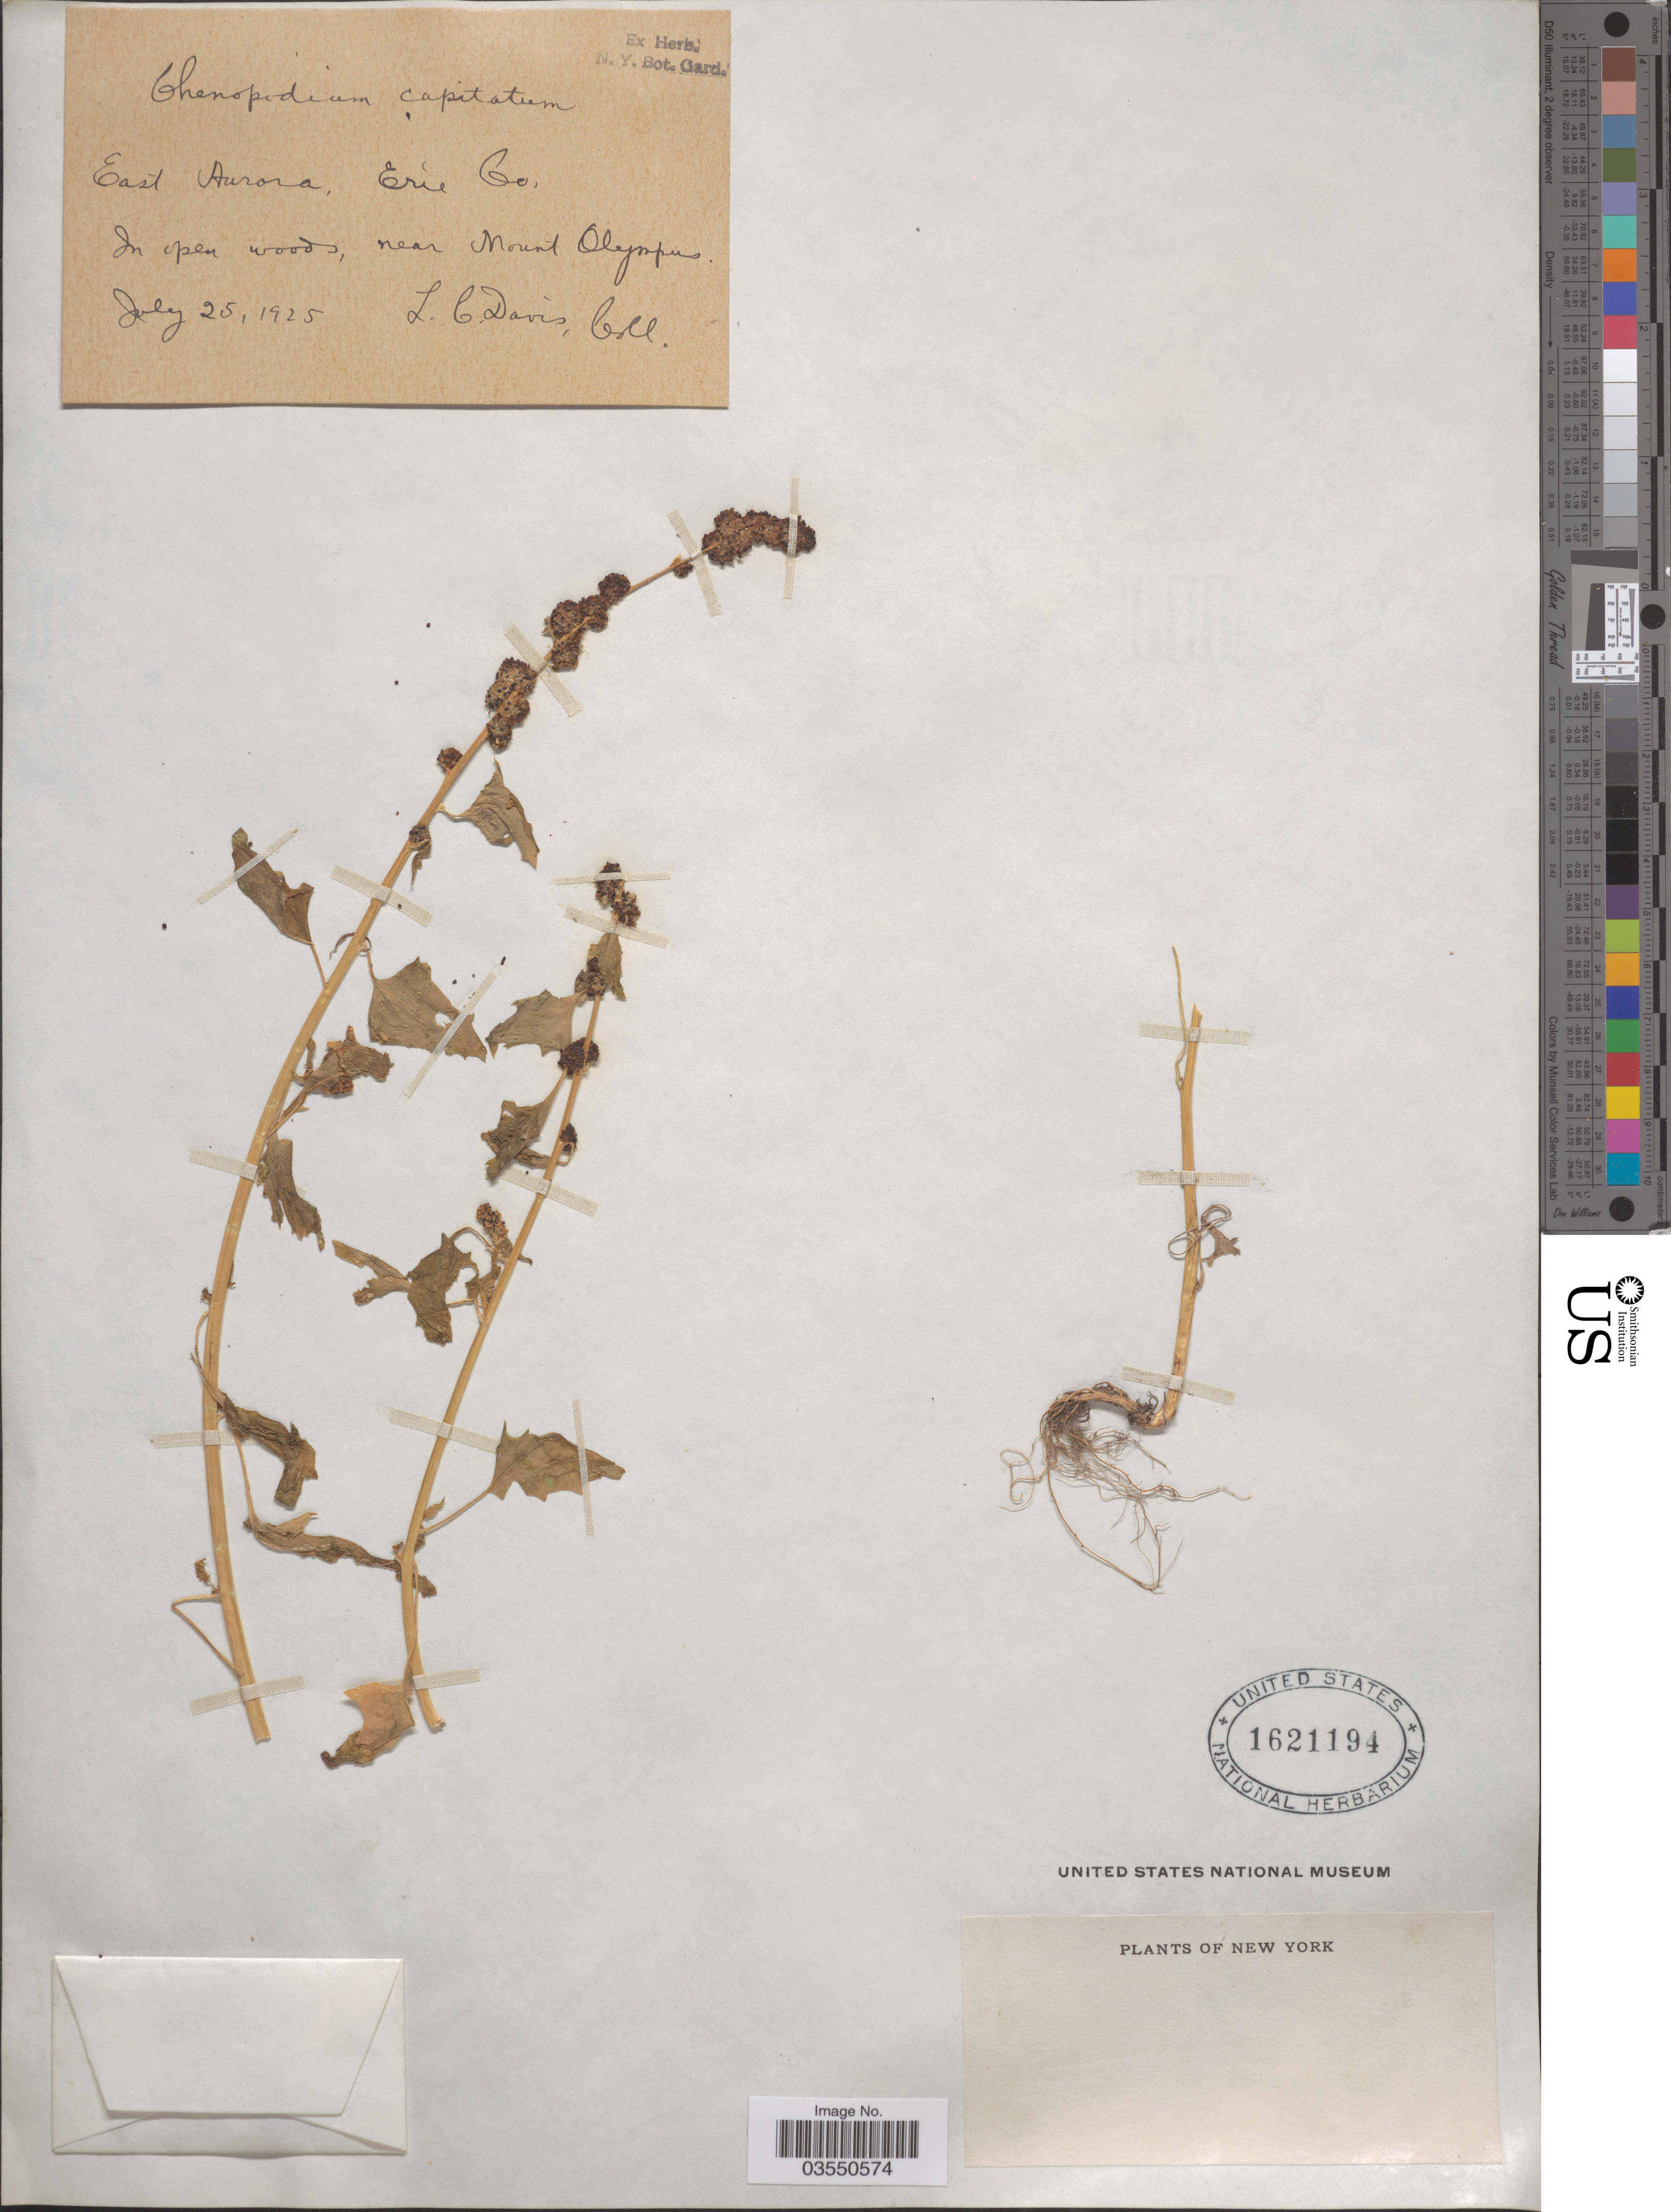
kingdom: Plantae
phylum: Tracheophyta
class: Magnoliopsida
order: Caryophyllales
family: Amaranthaceae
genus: Blitum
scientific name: Blitum capitatum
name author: L.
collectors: L. C. Davis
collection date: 1925-07-25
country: United States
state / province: New York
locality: East Aurora, Erie Co. In open woods, near Mount Olympus.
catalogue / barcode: US 1621194